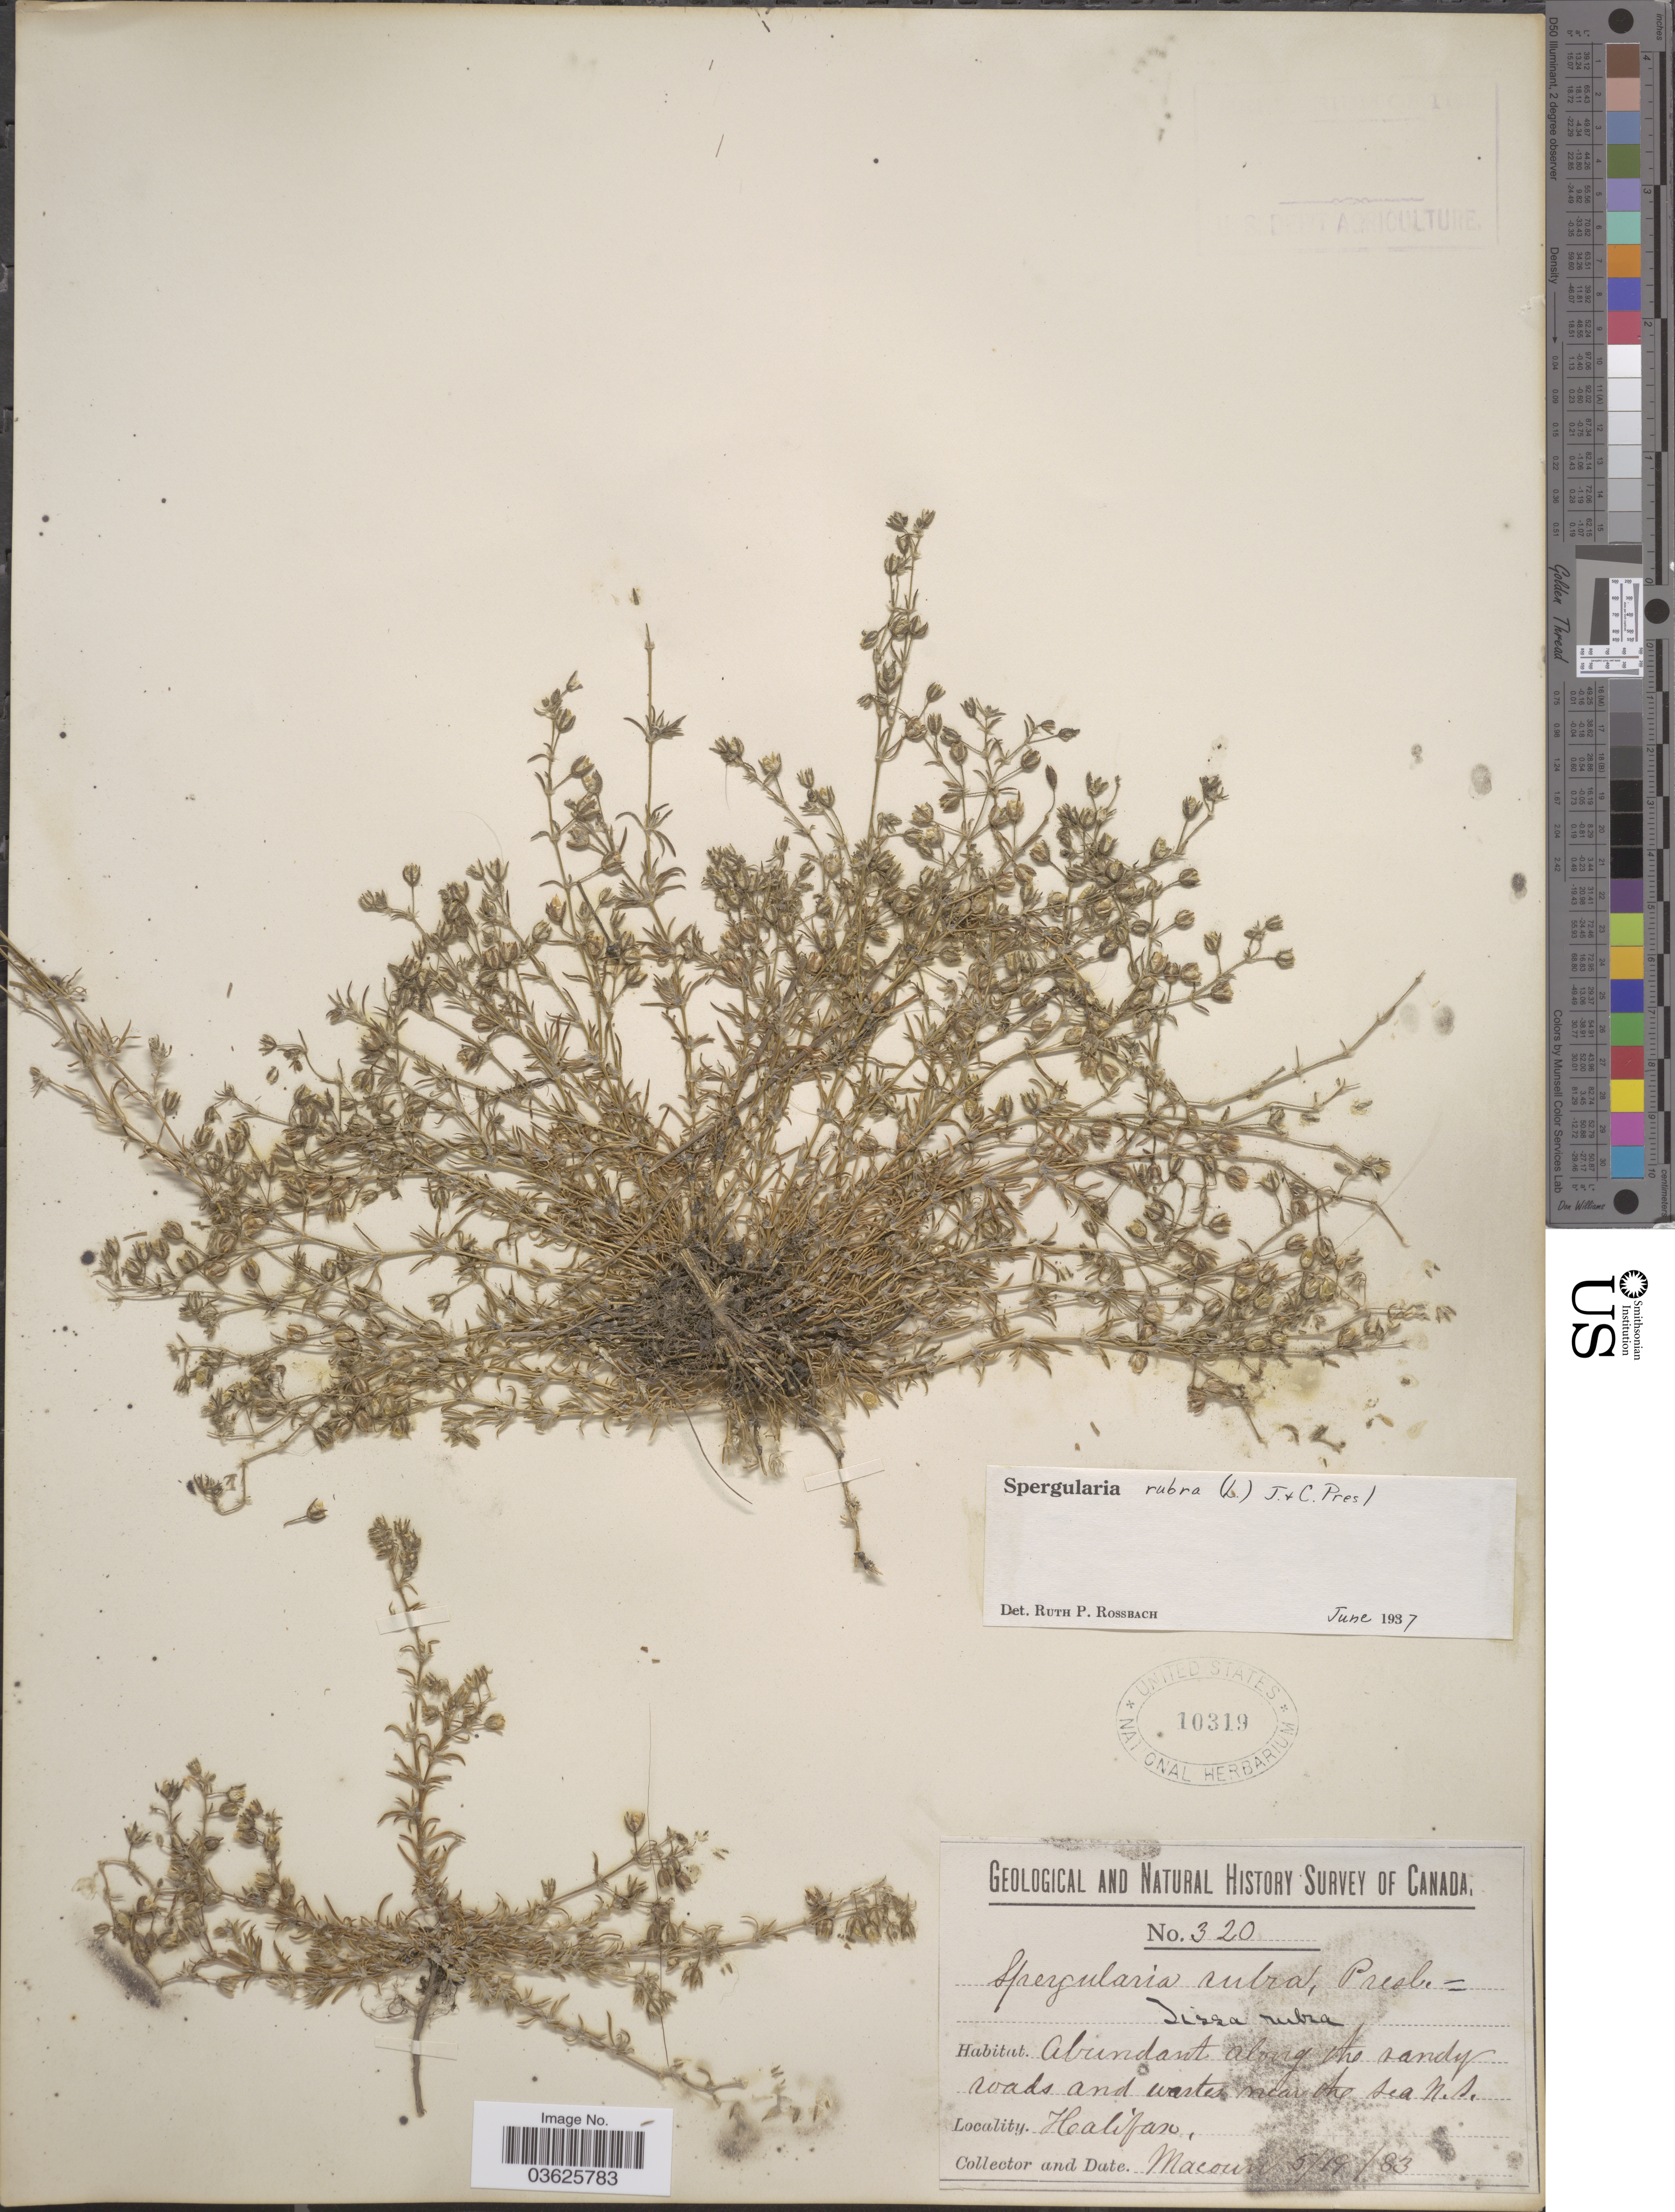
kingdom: Plantae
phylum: Tracheophyta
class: Magnoliopsida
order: Caryophyllales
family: Caryophyllaceae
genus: Spergularia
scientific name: Spergularia rubra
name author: (L.) J. Presl & C. Presl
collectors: -- Macoun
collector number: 320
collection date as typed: Transcribed d/m/y: 19/5/83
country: Canada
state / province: Nova Scotia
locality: Abundant along the sandy roads and wastes near the sea, Halifax.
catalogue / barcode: US 10319